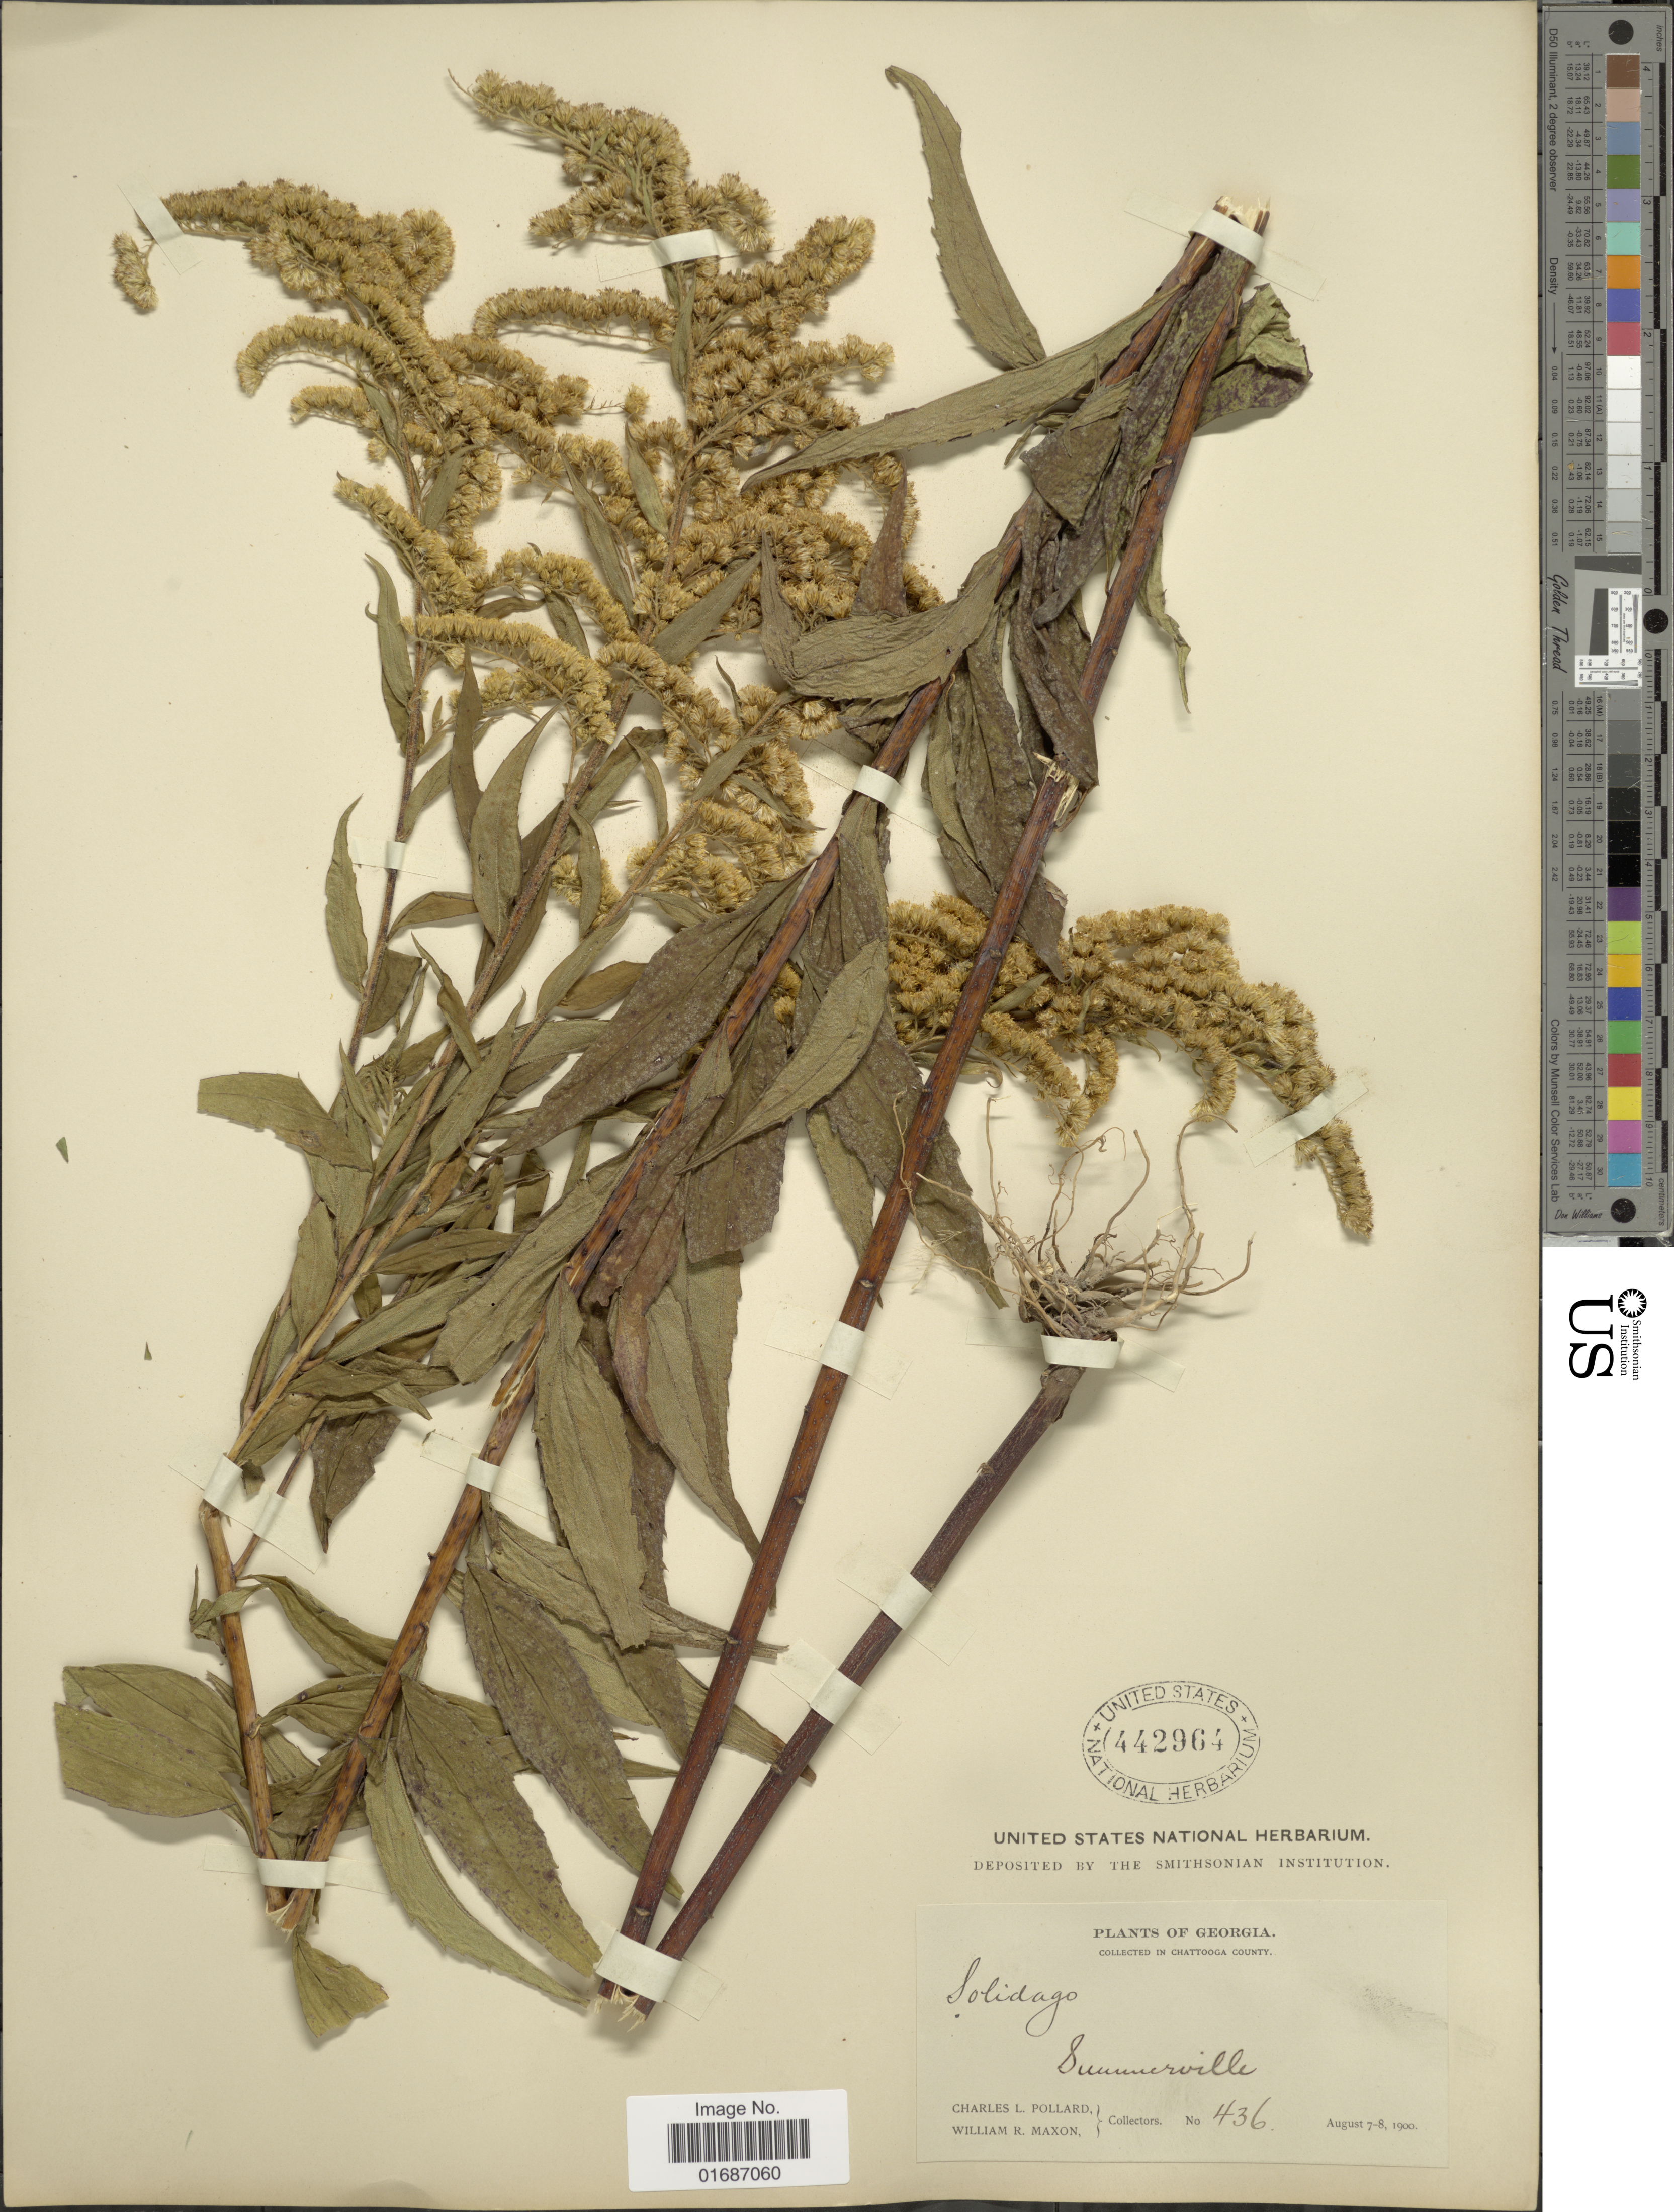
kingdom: Plantae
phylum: Tracheophyta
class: Magnoliopsida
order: Asterales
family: Asteraceae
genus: Solidago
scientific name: Solidago gigantea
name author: Aiton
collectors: C. L. Pollard & W. R. Maxon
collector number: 436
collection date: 1900-08-07/1900-08-08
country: United States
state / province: Georgia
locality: Collected in Chattooga County, Summerville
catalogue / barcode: US 442964